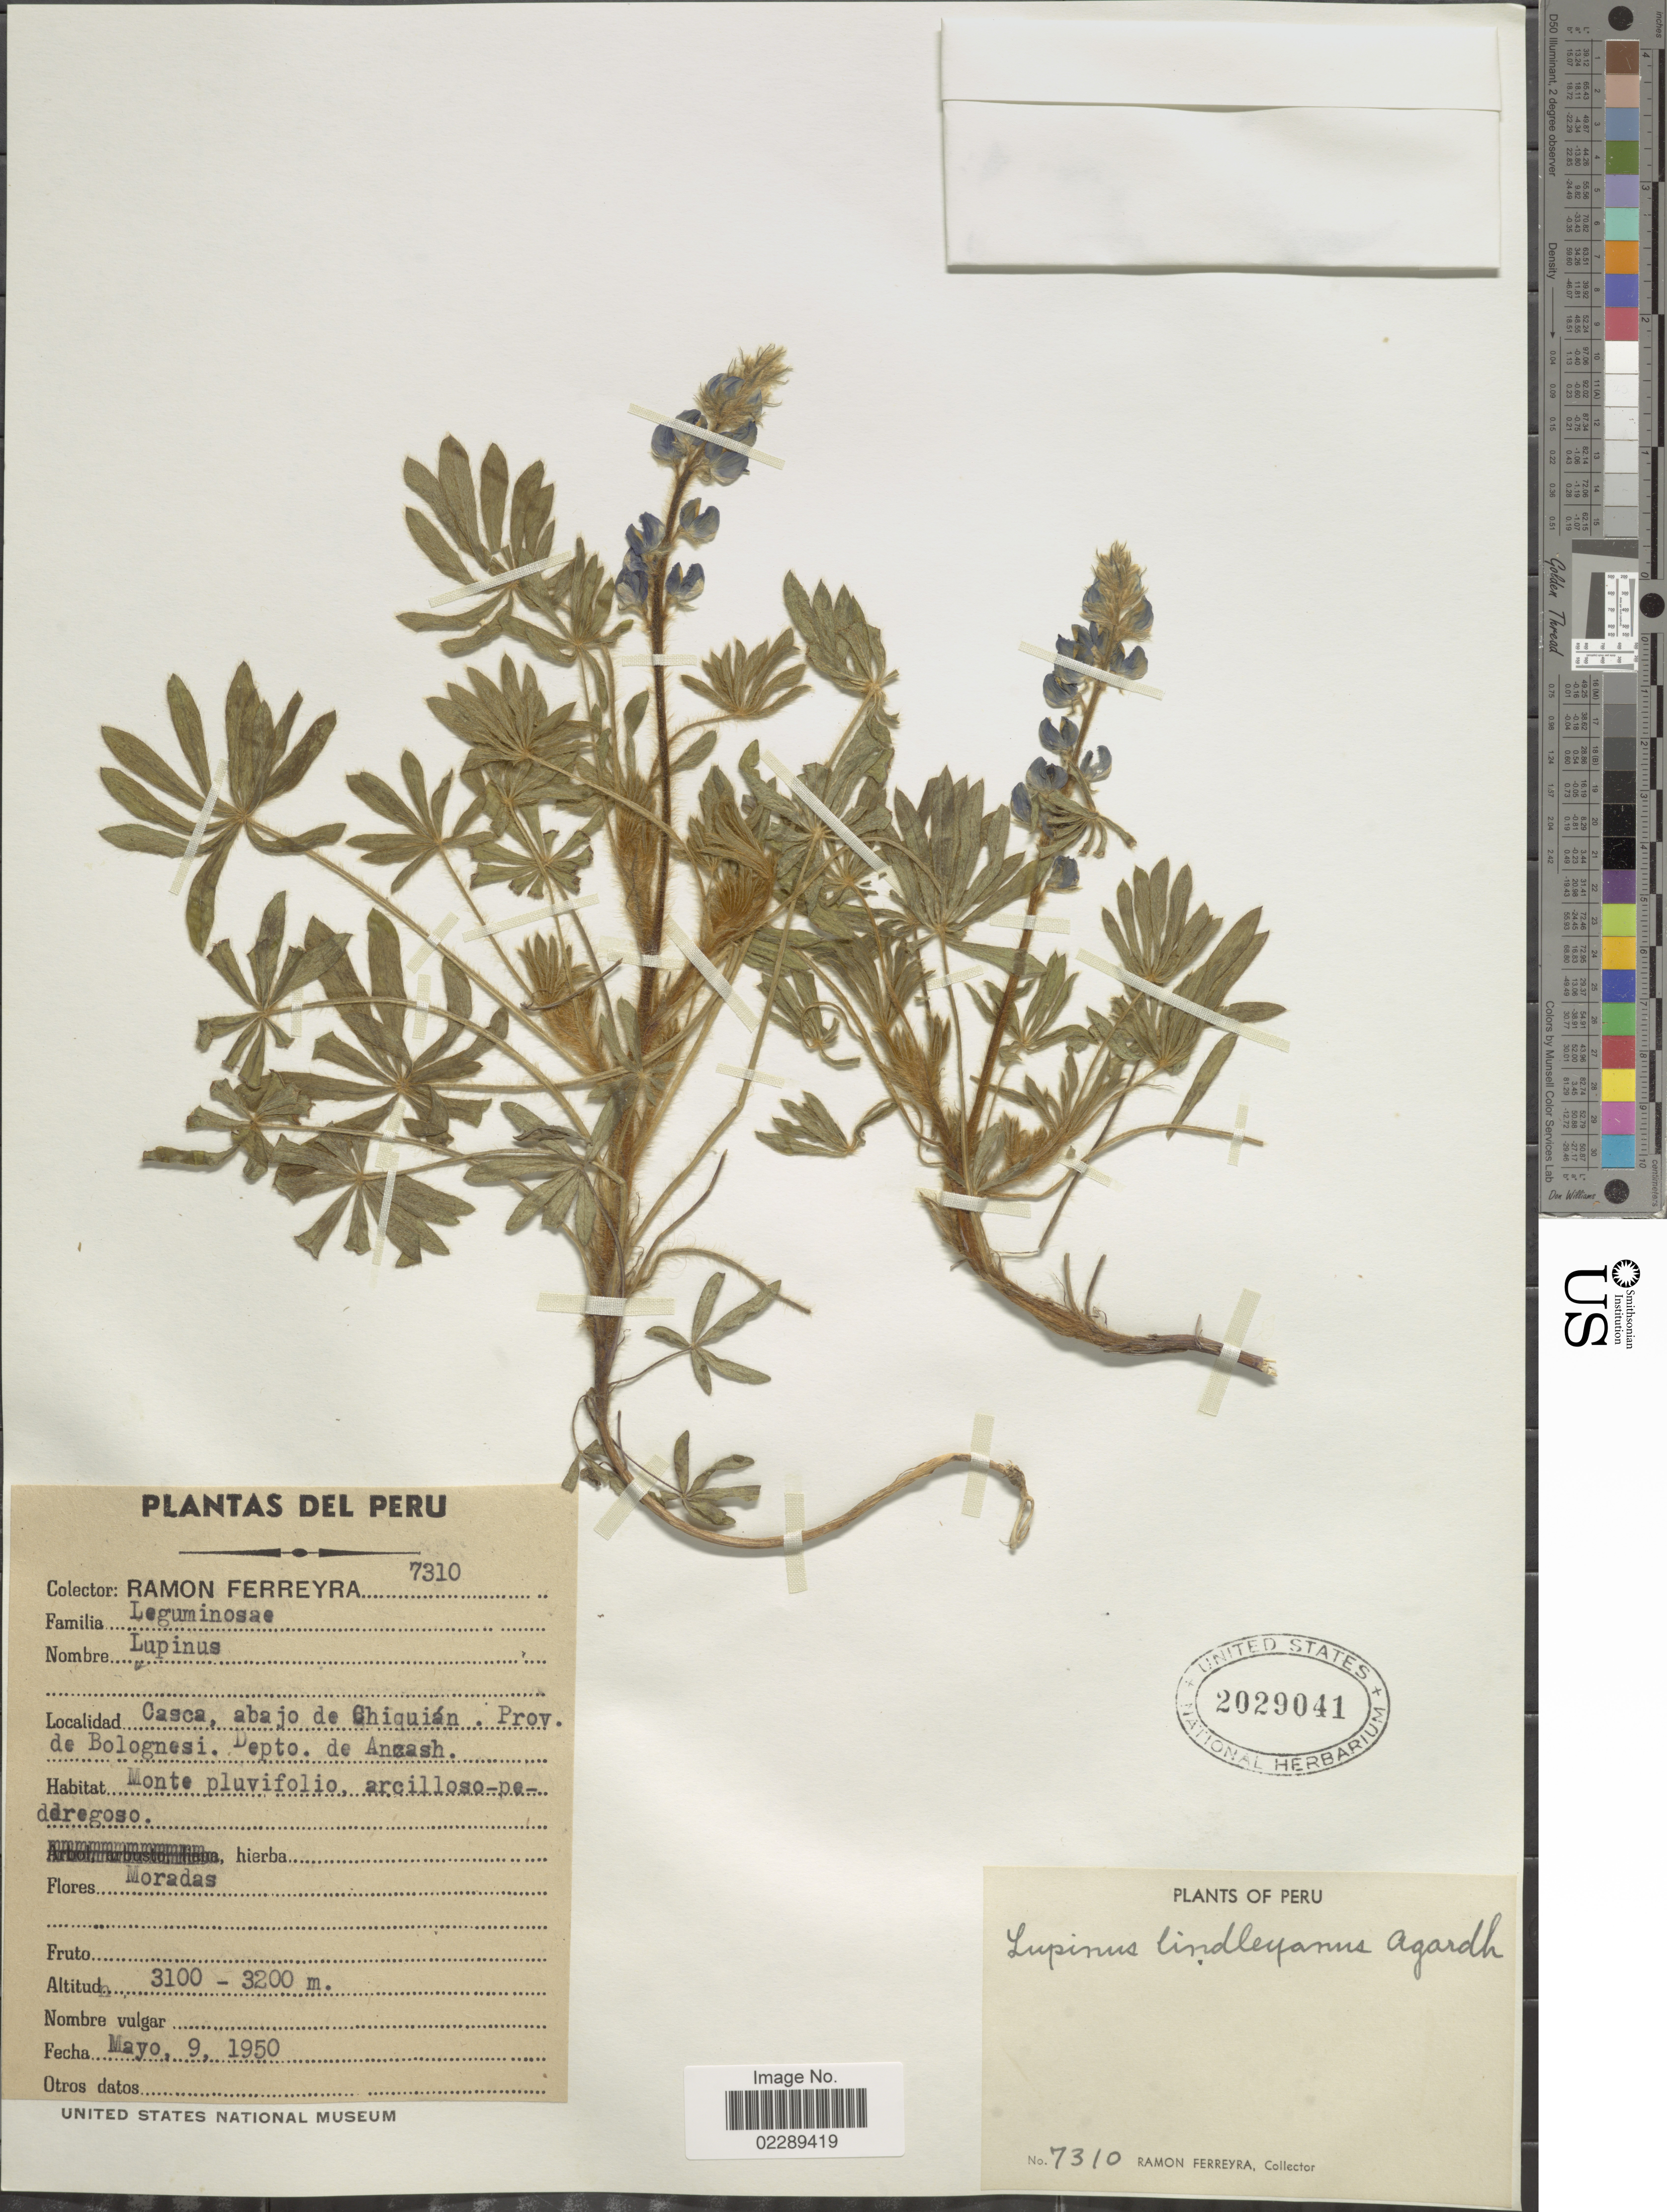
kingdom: Plantae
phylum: Tracheophyta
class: Magnoliopsida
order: Fabales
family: Fabaceae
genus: Lupinus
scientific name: Lupinus lindleyanus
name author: J. Agardh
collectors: R. A. Ferreyra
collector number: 7310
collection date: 1950-05-09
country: Peru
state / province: Ancash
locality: Casca, abajo de Chiquián. Prov. de Bolognesi. Depto. de Ancash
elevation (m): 3100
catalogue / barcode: US 2029041